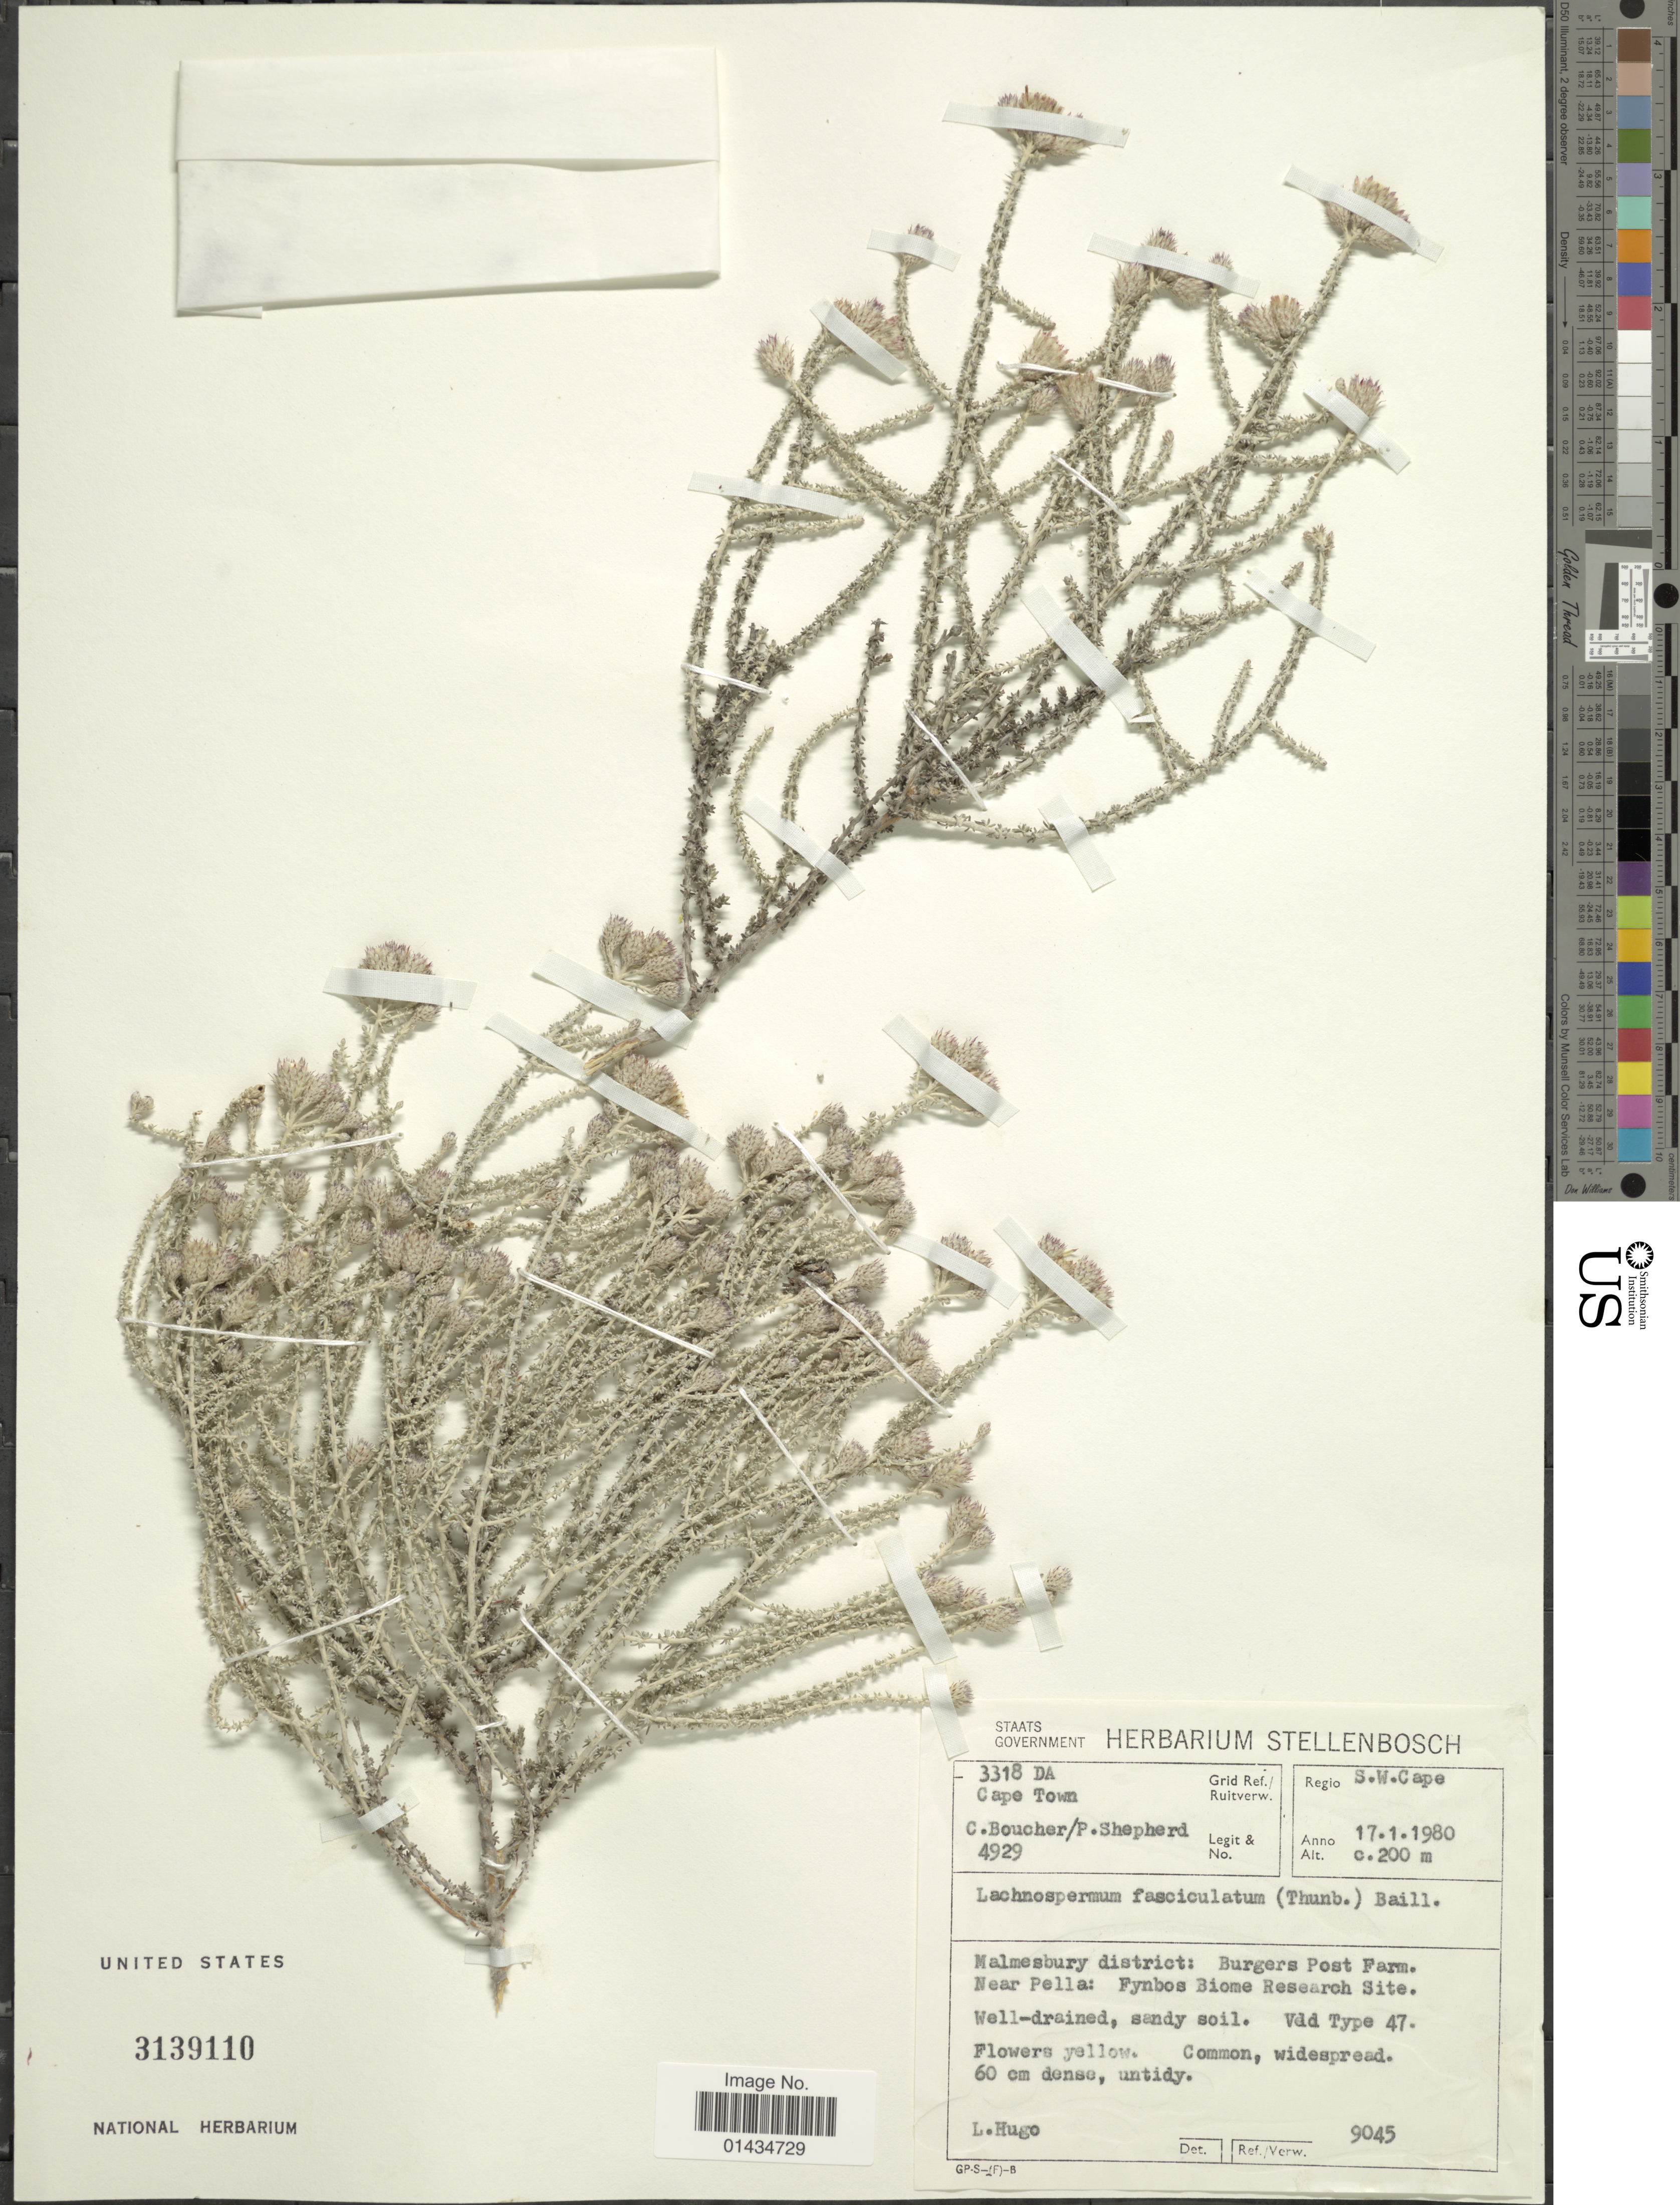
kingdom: Plantae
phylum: Tracheophyta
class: Magnoliopsida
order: Asterales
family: Asteraceae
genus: Lachnospermum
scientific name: Lachnospermum fasciculatum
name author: (Thunb.) Baill.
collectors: C. Boucher & P. Shepherd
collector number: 4929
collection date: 1980-01-17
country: South Africa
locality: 3318 DA Cape Town, Regio S.W. Cape, Malmesbury district: Burgers Post Farm, near Pella: Fynbos Biome Research Site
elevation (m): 200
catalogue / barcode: US 3139110